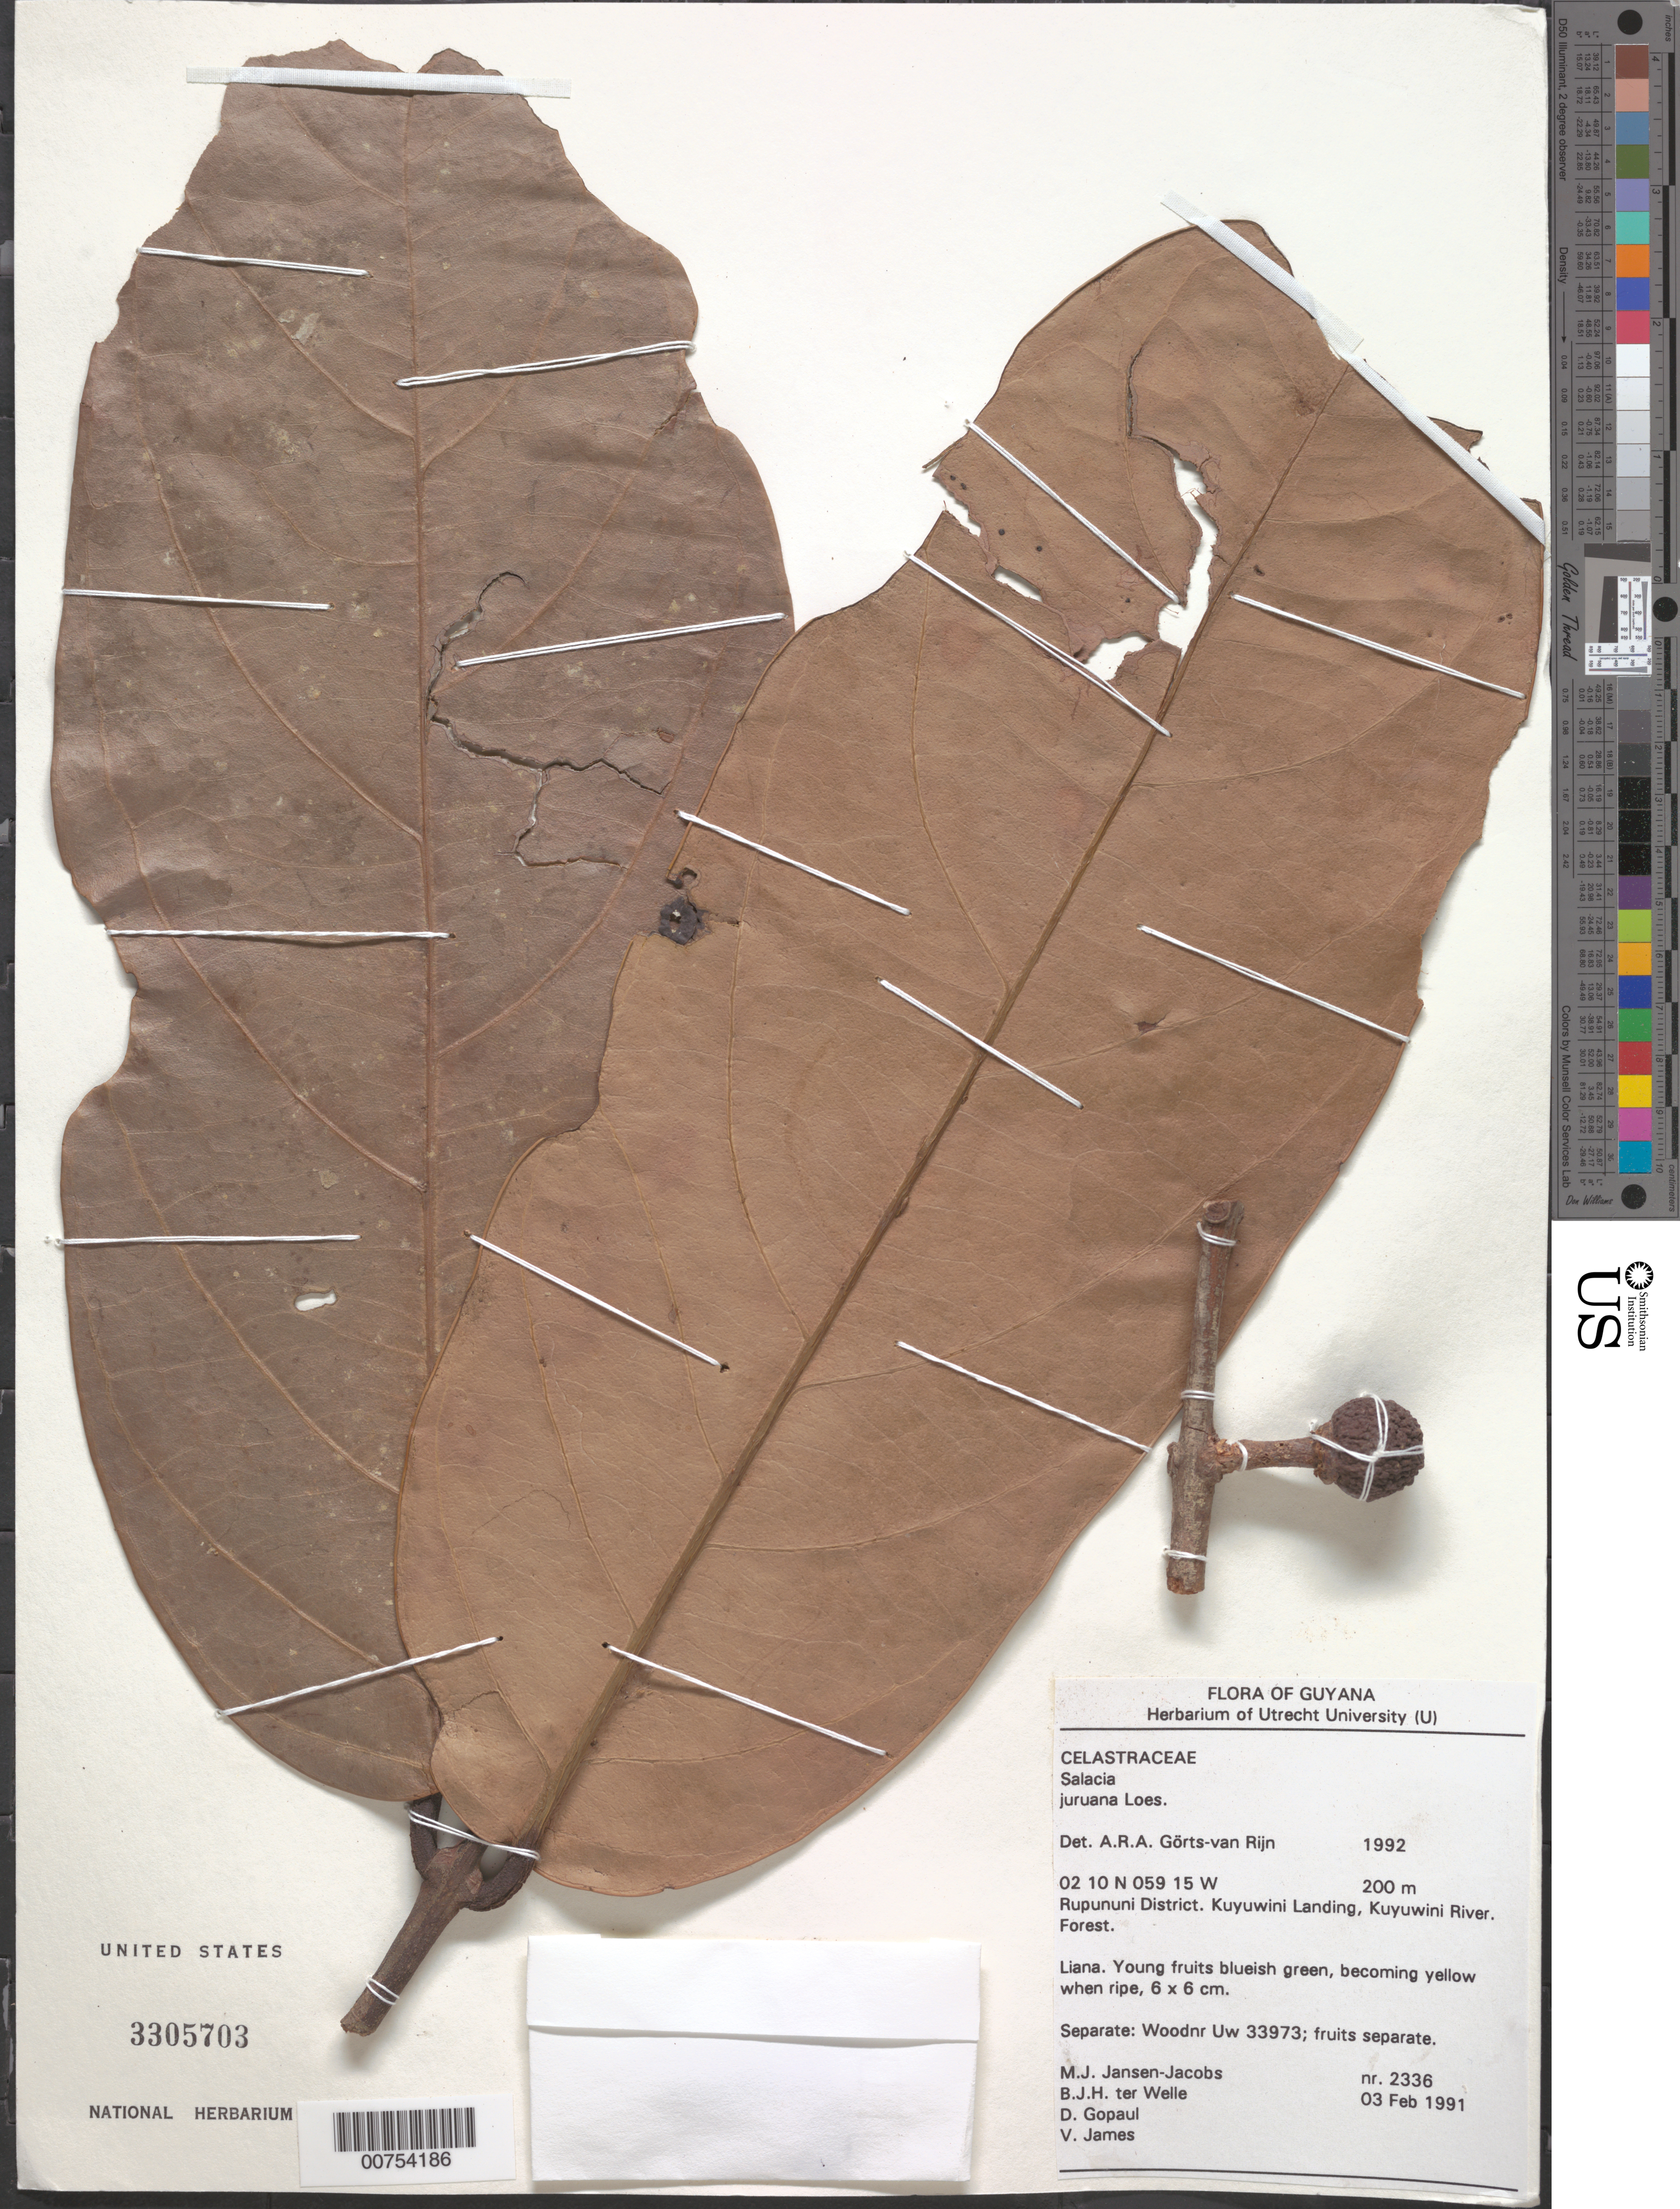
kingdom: Plantae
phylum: Tracheophyta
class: Magnoliopsida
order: Celastrales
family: Celastraceae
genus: Salacia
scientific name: Salacia juruana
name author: Loes.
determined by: Görts-van Rijn, A. R. A.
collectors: M. J. Jansen-Jacobs, B. Welle, D. Gopaul & V. James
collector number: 2336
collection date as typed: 3-Feb-91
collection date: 1991-02-03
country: Guyana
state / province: U. Takutu-U. Essequibo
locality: Kuyuwini Landing, Kuyuwini River, Rupununi District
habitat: Forest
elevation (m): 200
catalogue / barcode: US 3305703